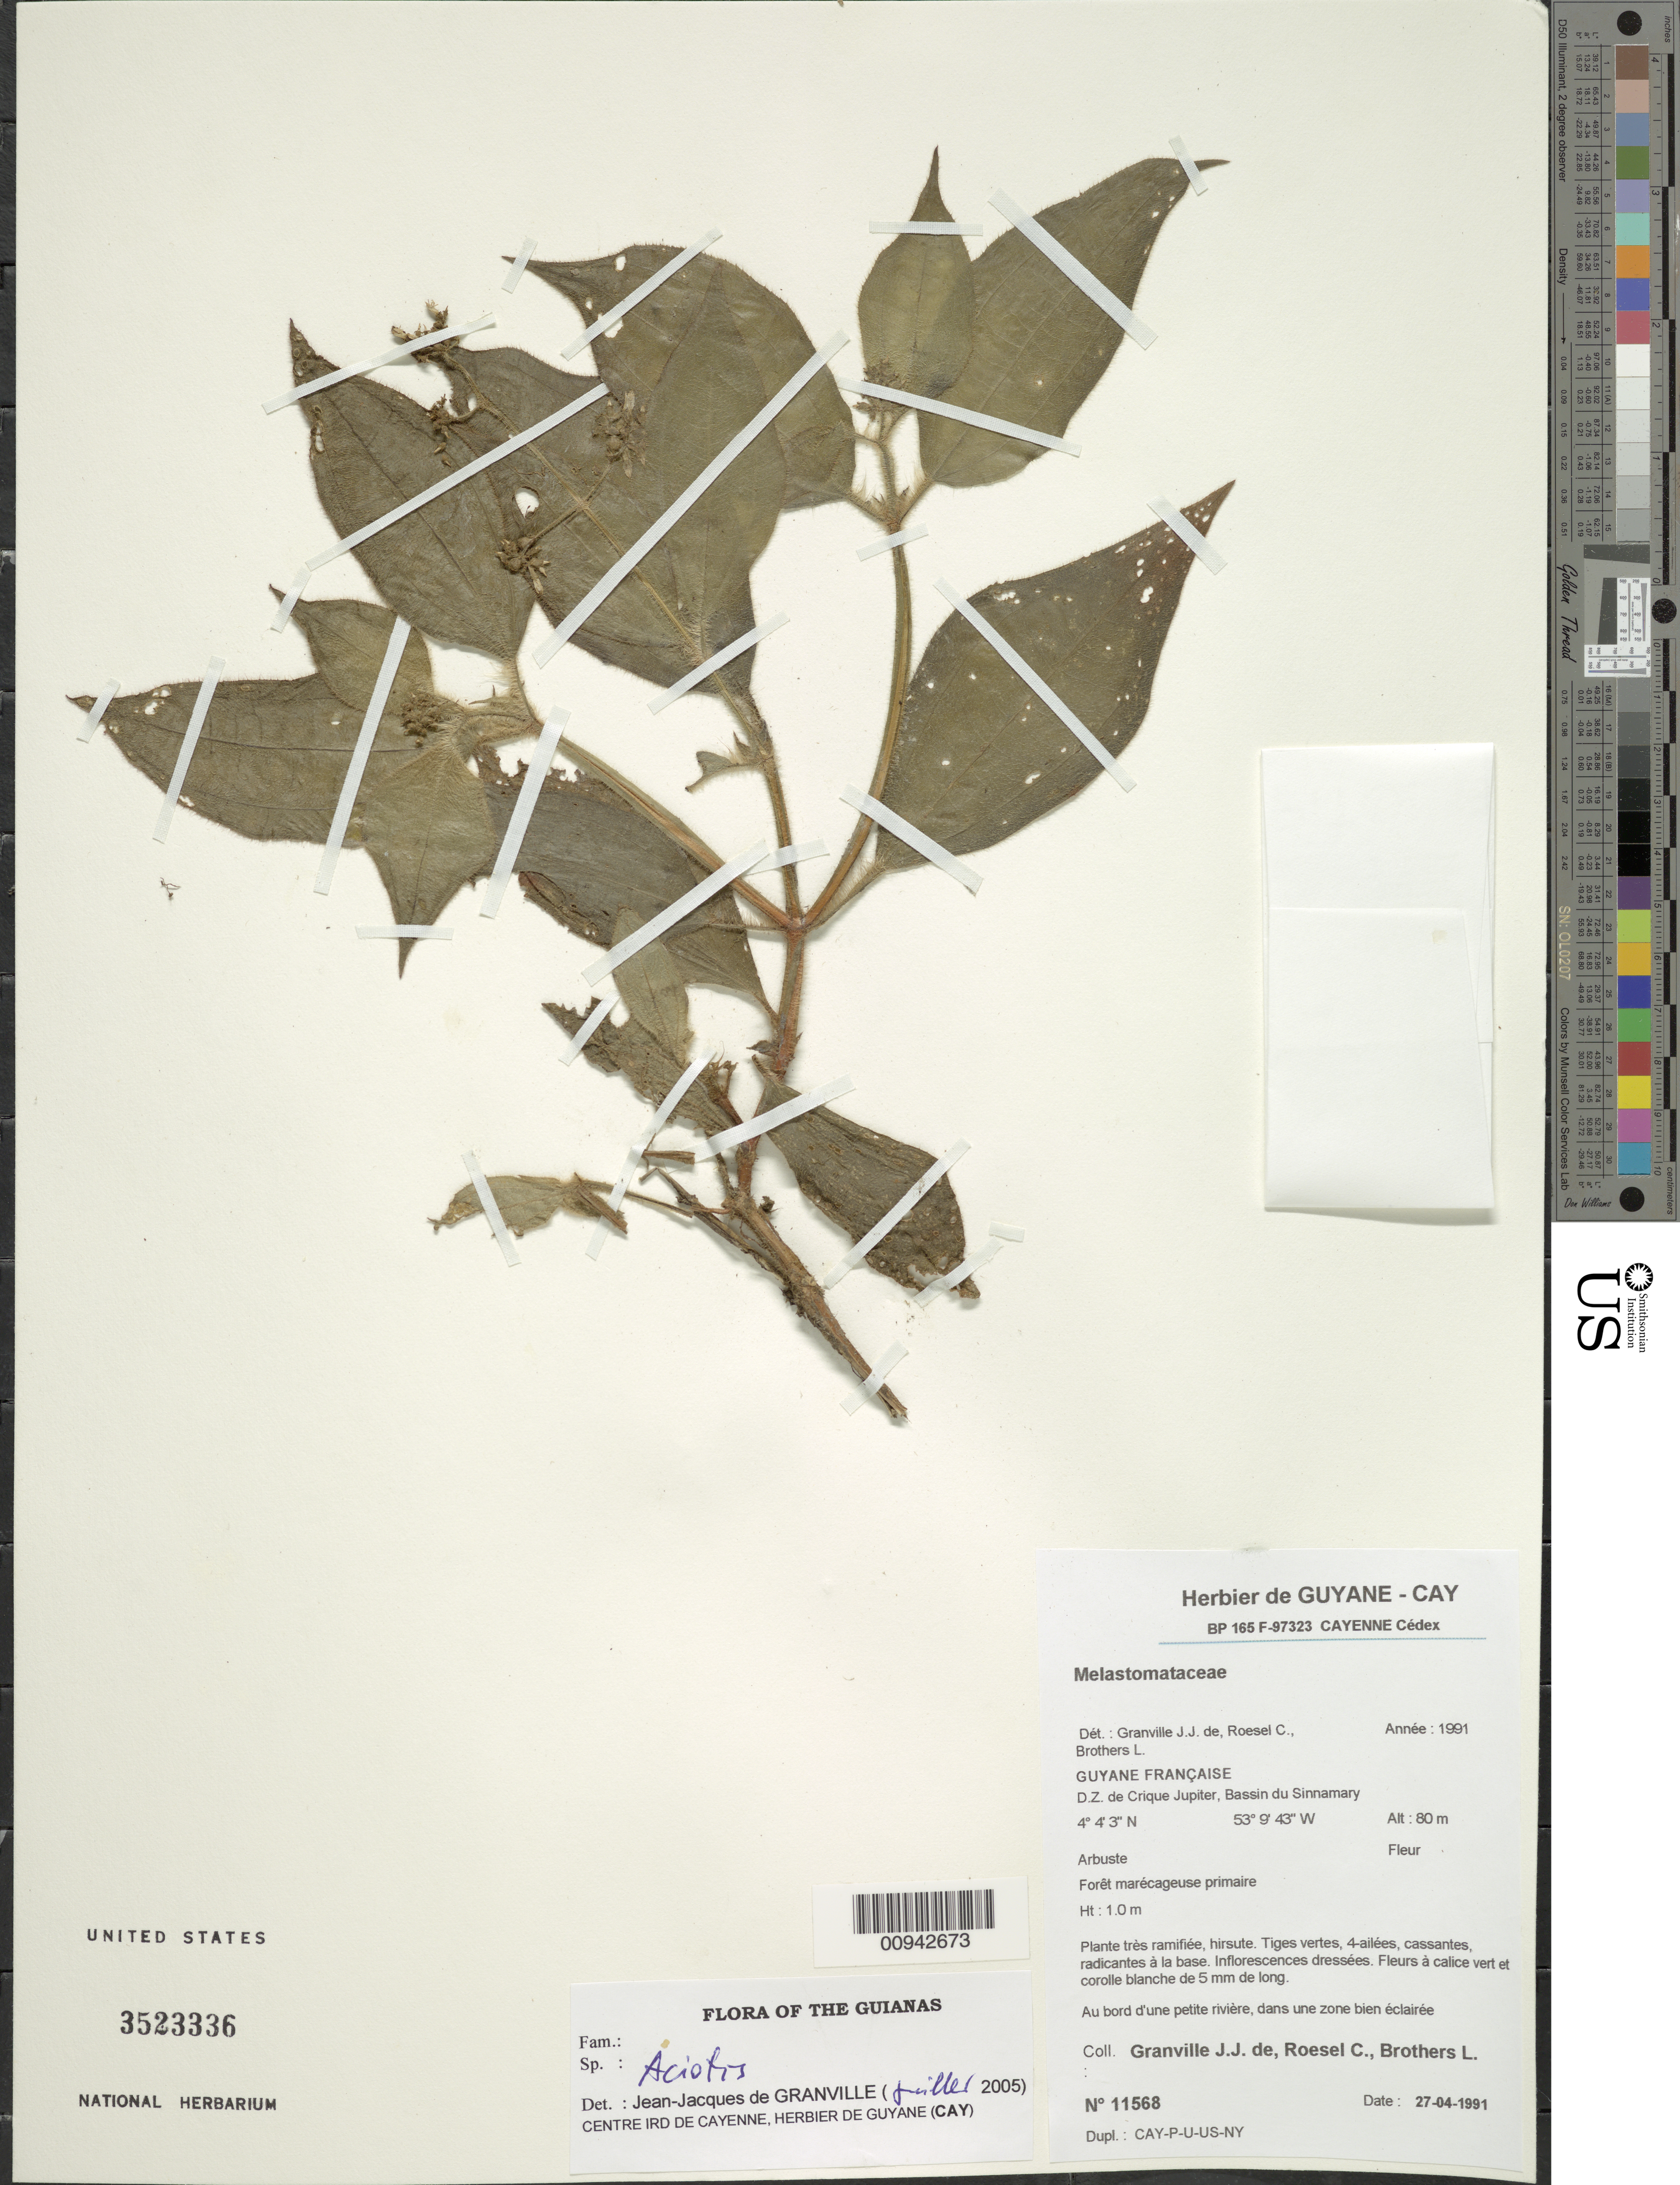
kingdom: Plantae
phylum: Tracheophyta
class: Magnoliopsida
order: Myrtales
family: Melastomataceae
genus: Aciotis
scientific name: Aciotis rubricaulis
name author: (Mart. ex DC.) Triana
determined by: Nunes da Silva, Diego, (RB), Jardim Botanico do Rio de Janeiro - Herbario (BRAZIL)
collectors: J.-J. de Granville, C. S. Roesel & L. Brothers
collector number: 11568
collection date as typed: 27-Apr-91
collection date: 1991-04-27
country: French Guiana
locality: D.Z. de Crique Jupiter, Bassin du Sinnamary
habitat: Foret marecageuse primaire. Au bord d'une petite riviere, dans une zone bien eclairee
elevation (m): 80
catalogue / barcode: US 3523336